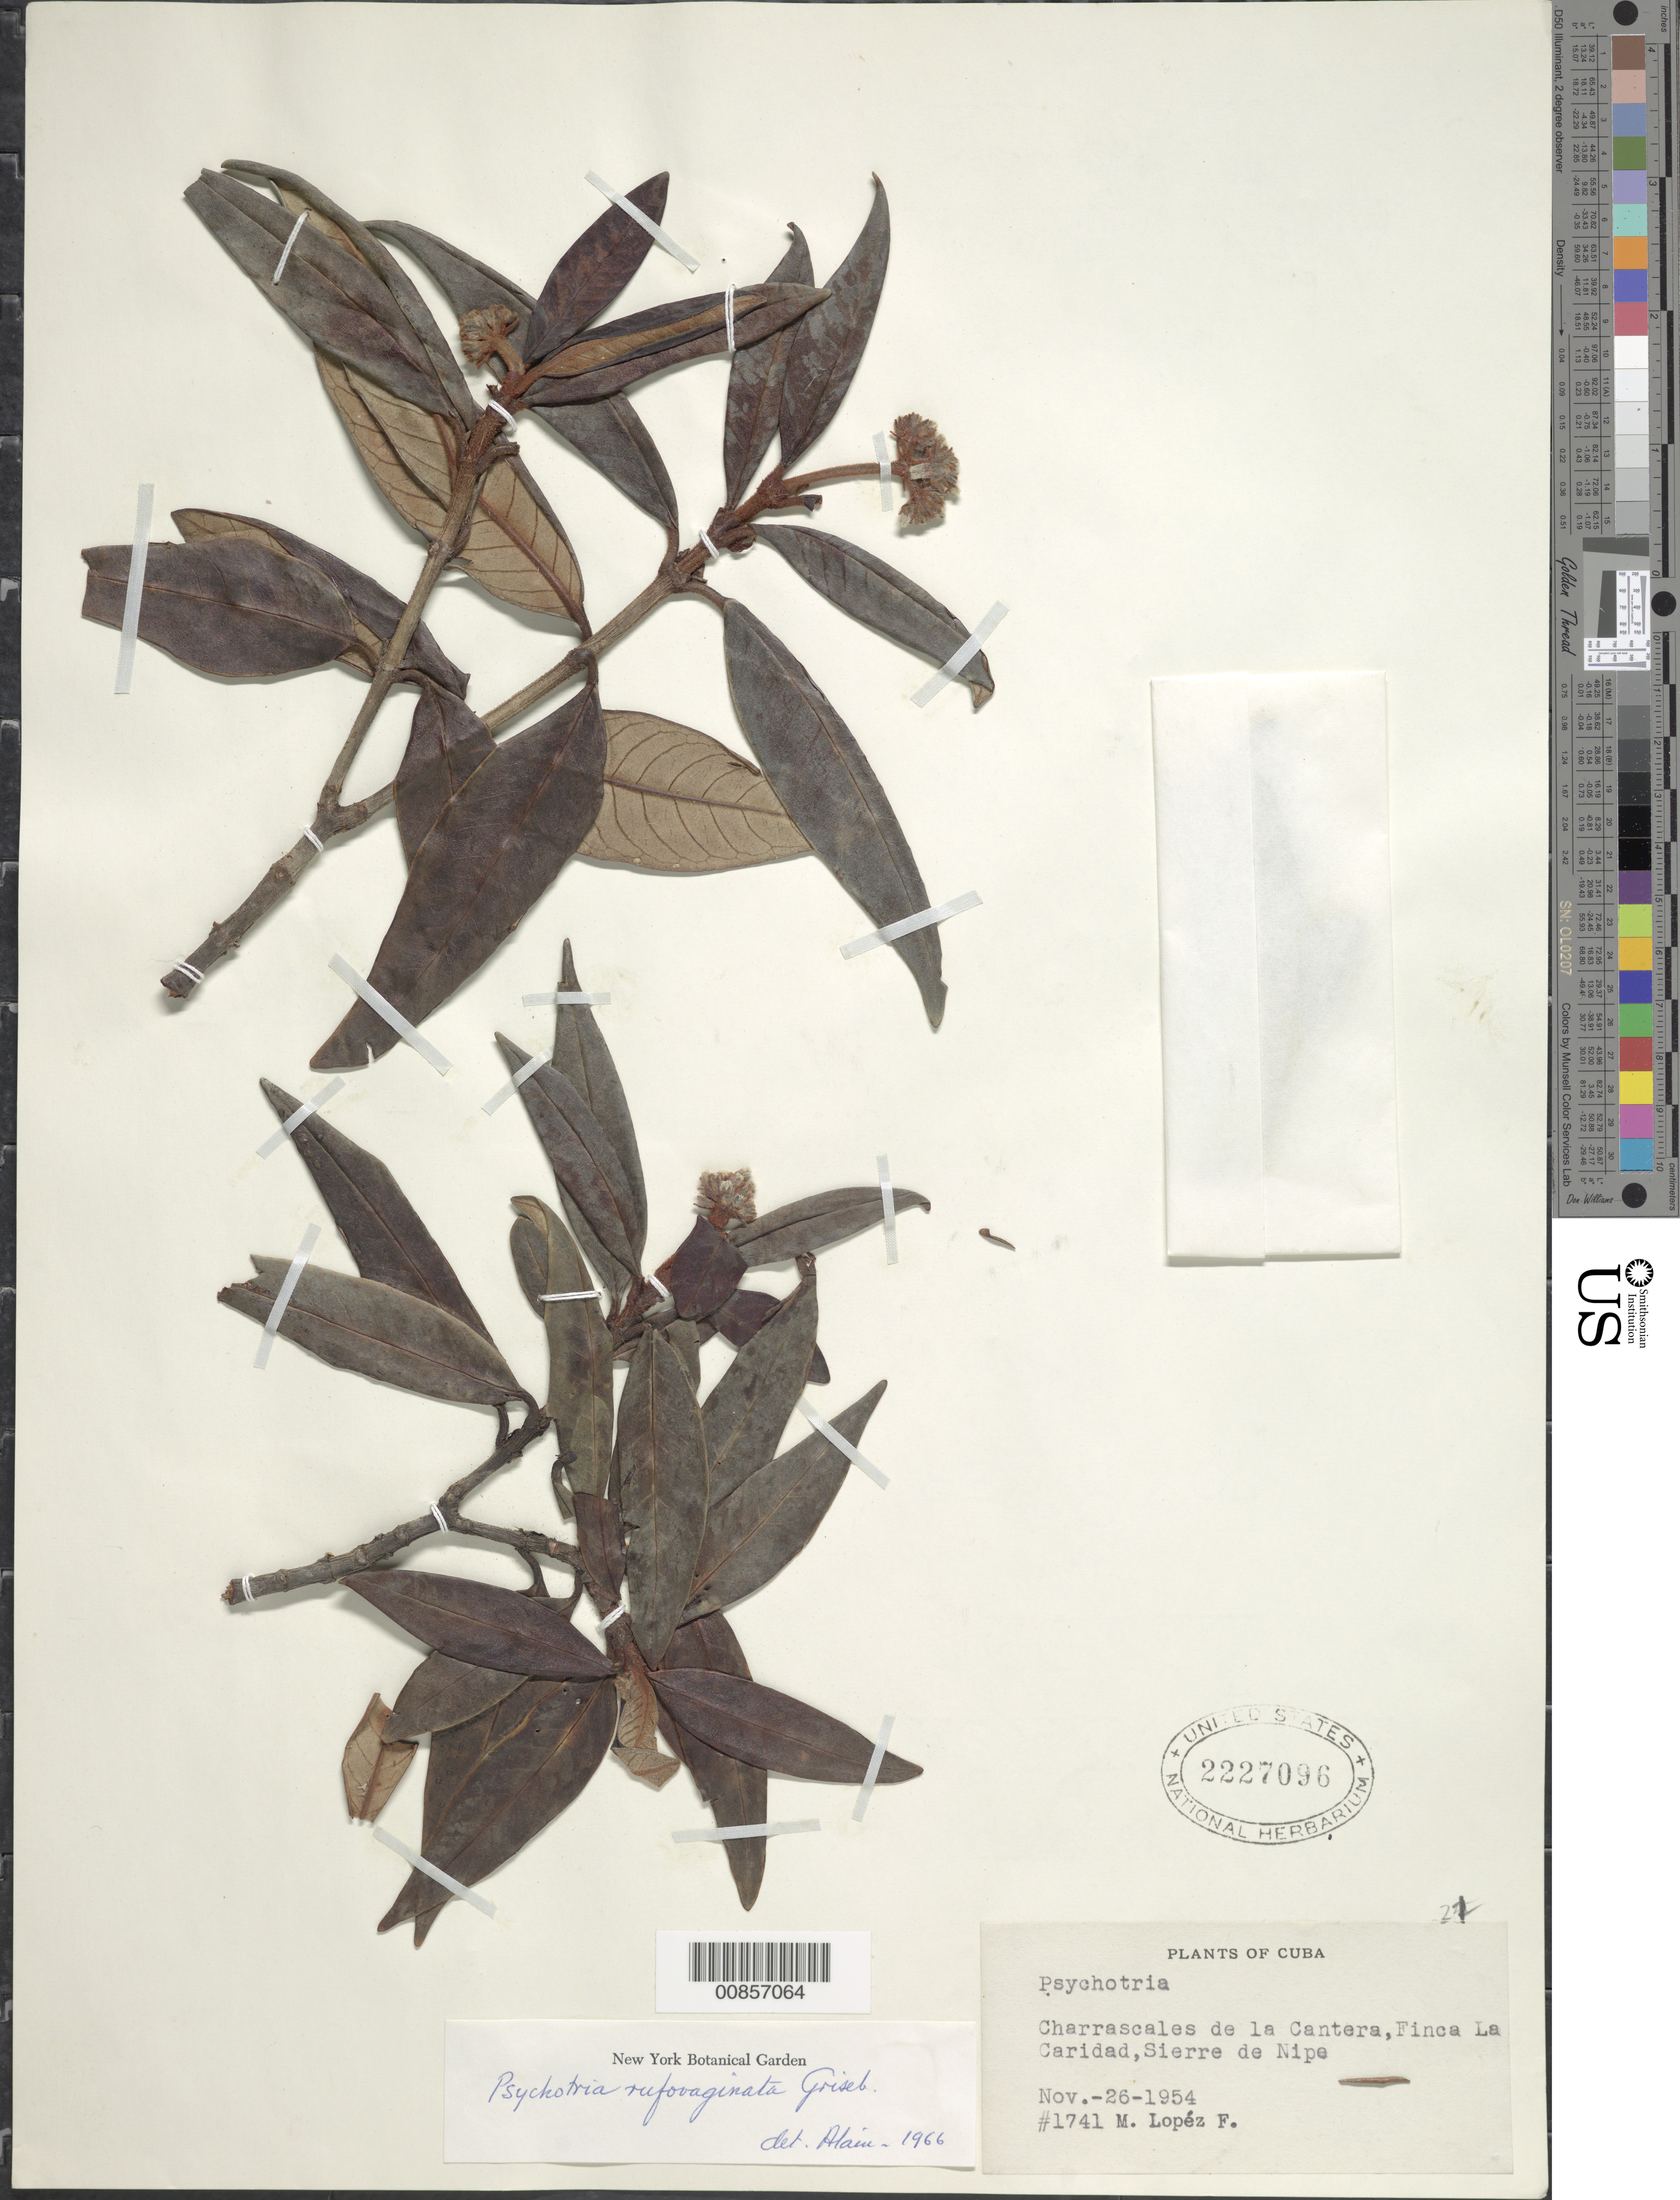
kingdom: Plantae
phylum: Tracheophyta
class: Magnoliopsida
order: Gentianales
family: Rubiaceae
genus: Psychotria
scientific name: Psychotria rufovaginata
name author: Griseb.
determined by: Liogier, Alain H.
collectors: M. López Figueiras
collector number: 1741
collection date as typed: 26 Nov 1954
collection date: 1954-11-26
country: Cuba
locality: Cantera, Finca La Caridad, Sierre de Nipe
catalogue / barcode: US 2227096